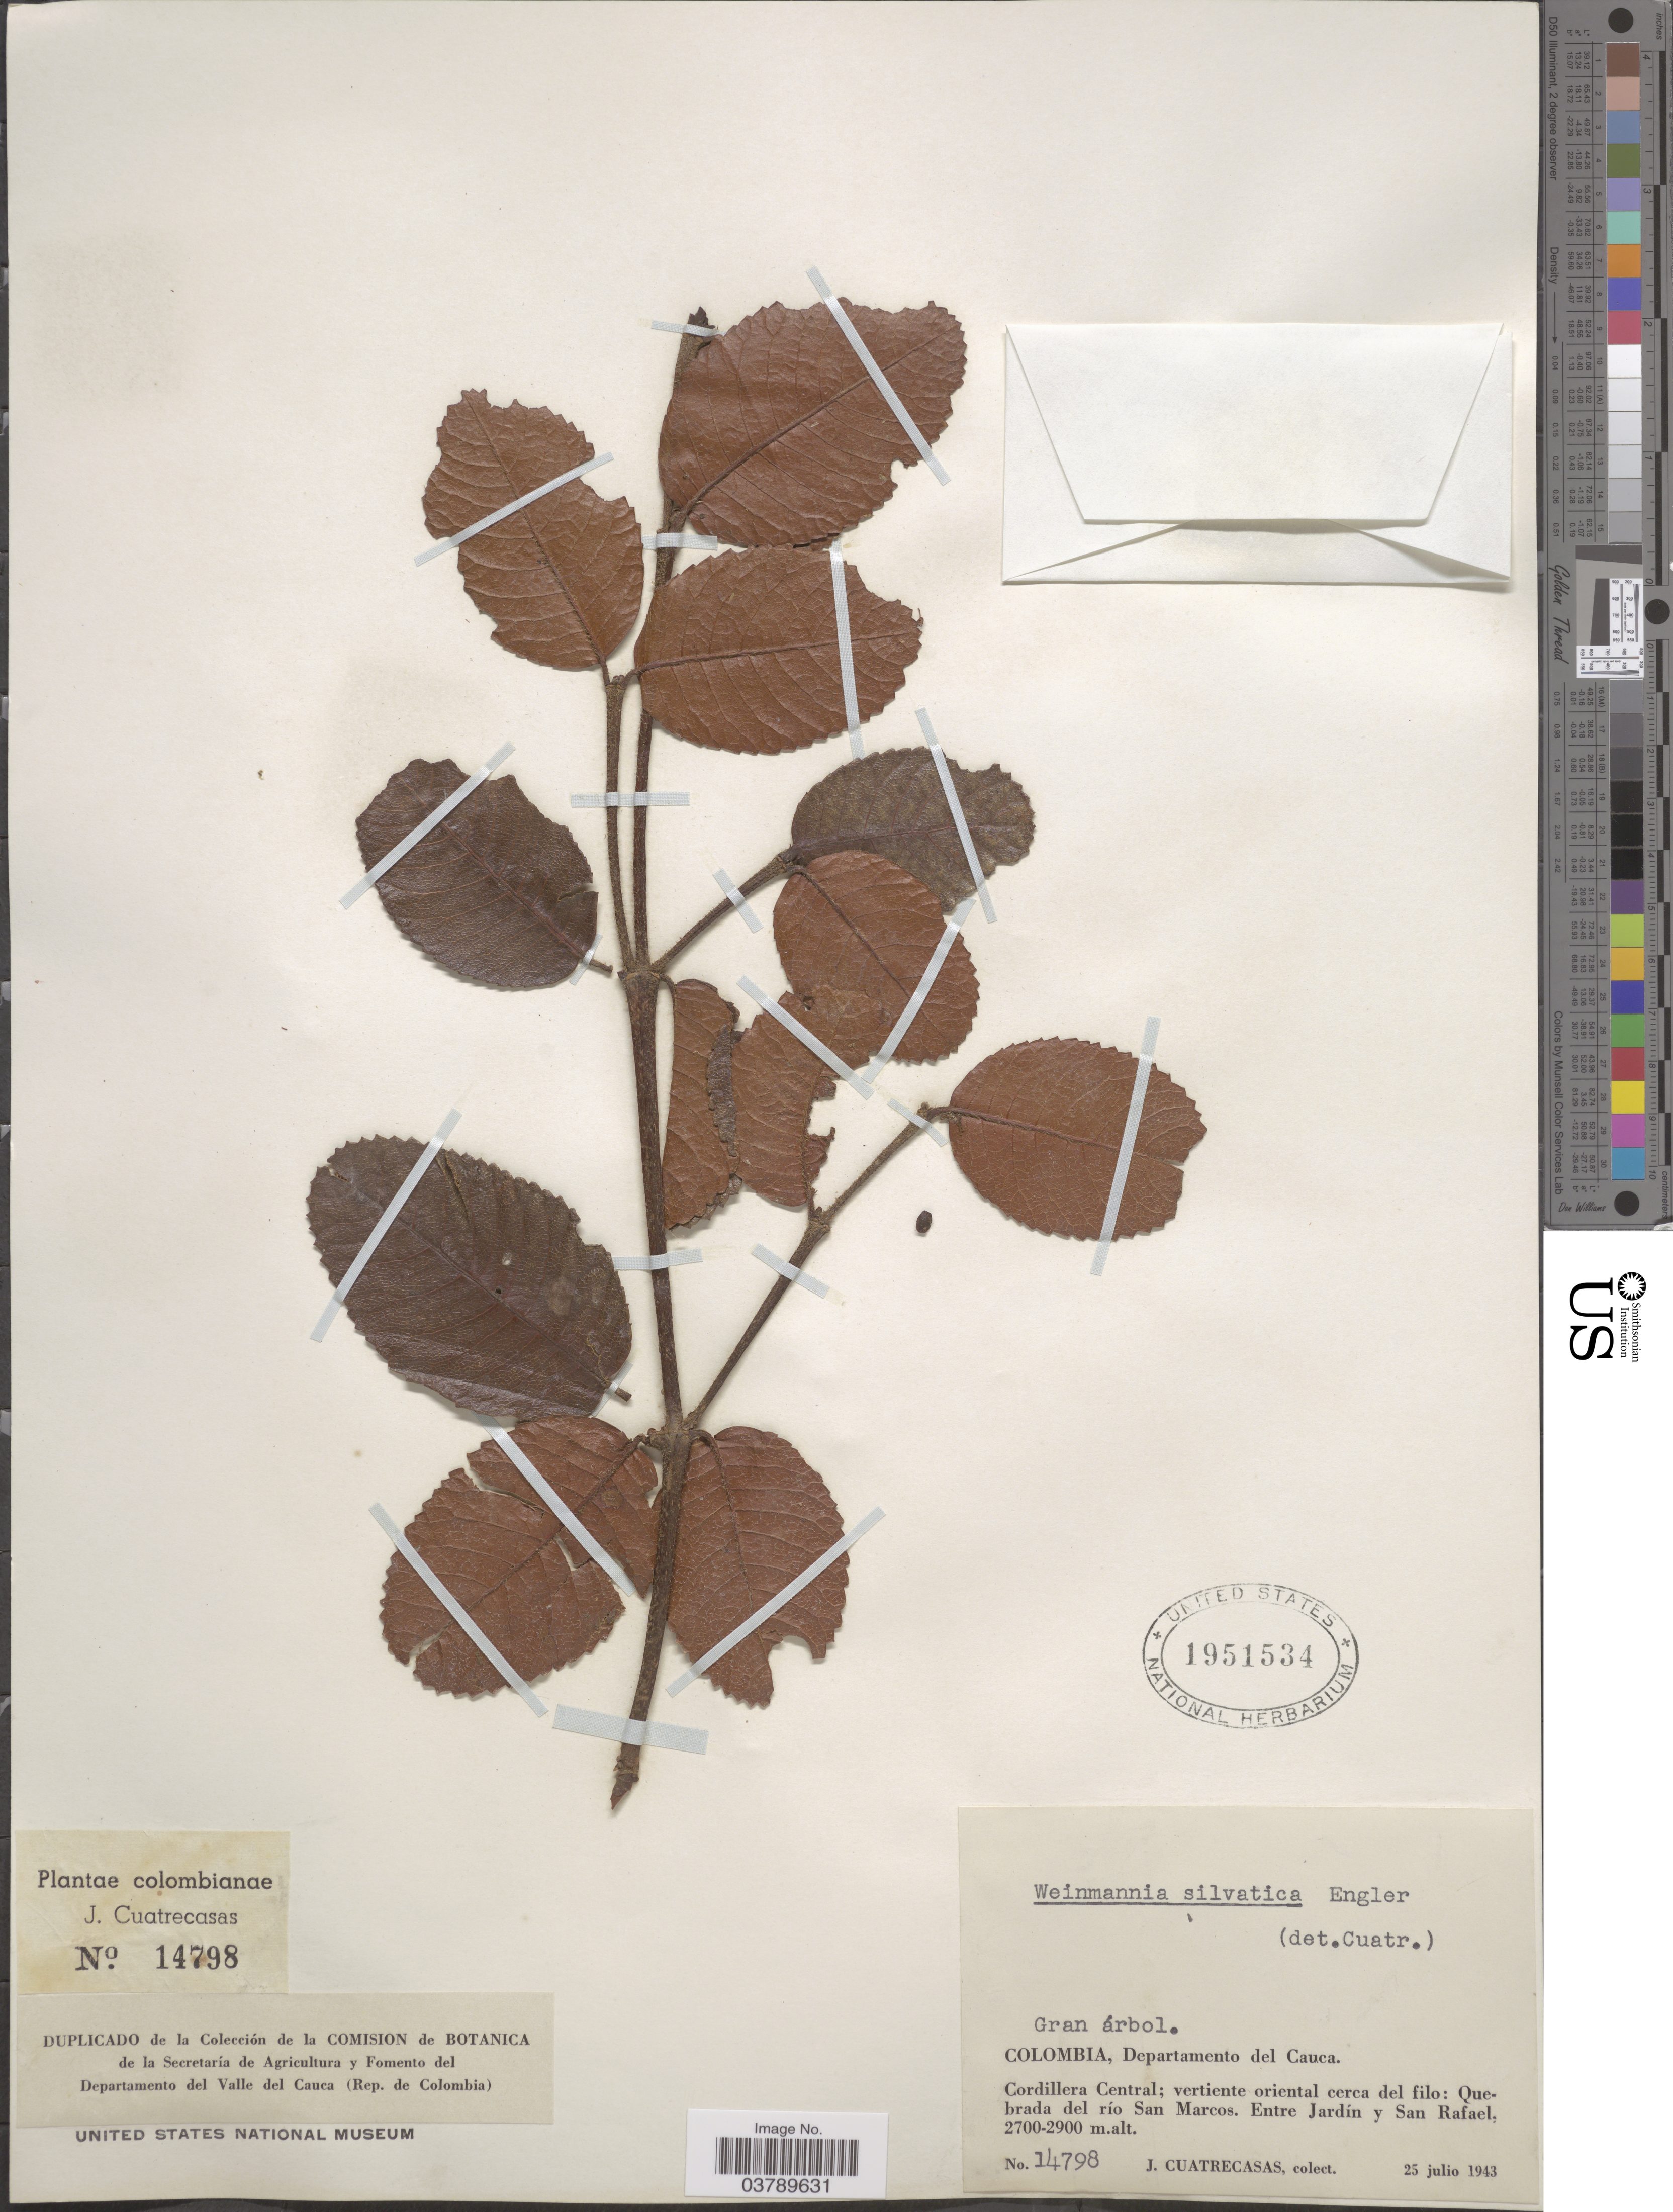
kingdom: Plantae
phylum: Tracheophyta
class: Magnoliopsida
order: Oxalidales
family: Cunoniaceae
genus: Weinmannia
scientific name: Weinmannia rollottii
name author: Killip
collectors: J. Cuatrecasas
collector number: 14798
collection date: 1943-07-25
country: Colombia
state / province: Cauca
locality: Departamento del Cauca. Cordillera Central; vertiente oriental cerca del filo: Quebrada del río San Marcos. Entre Jardín y San Rafael.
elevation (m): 2700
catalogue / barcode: US 1951534